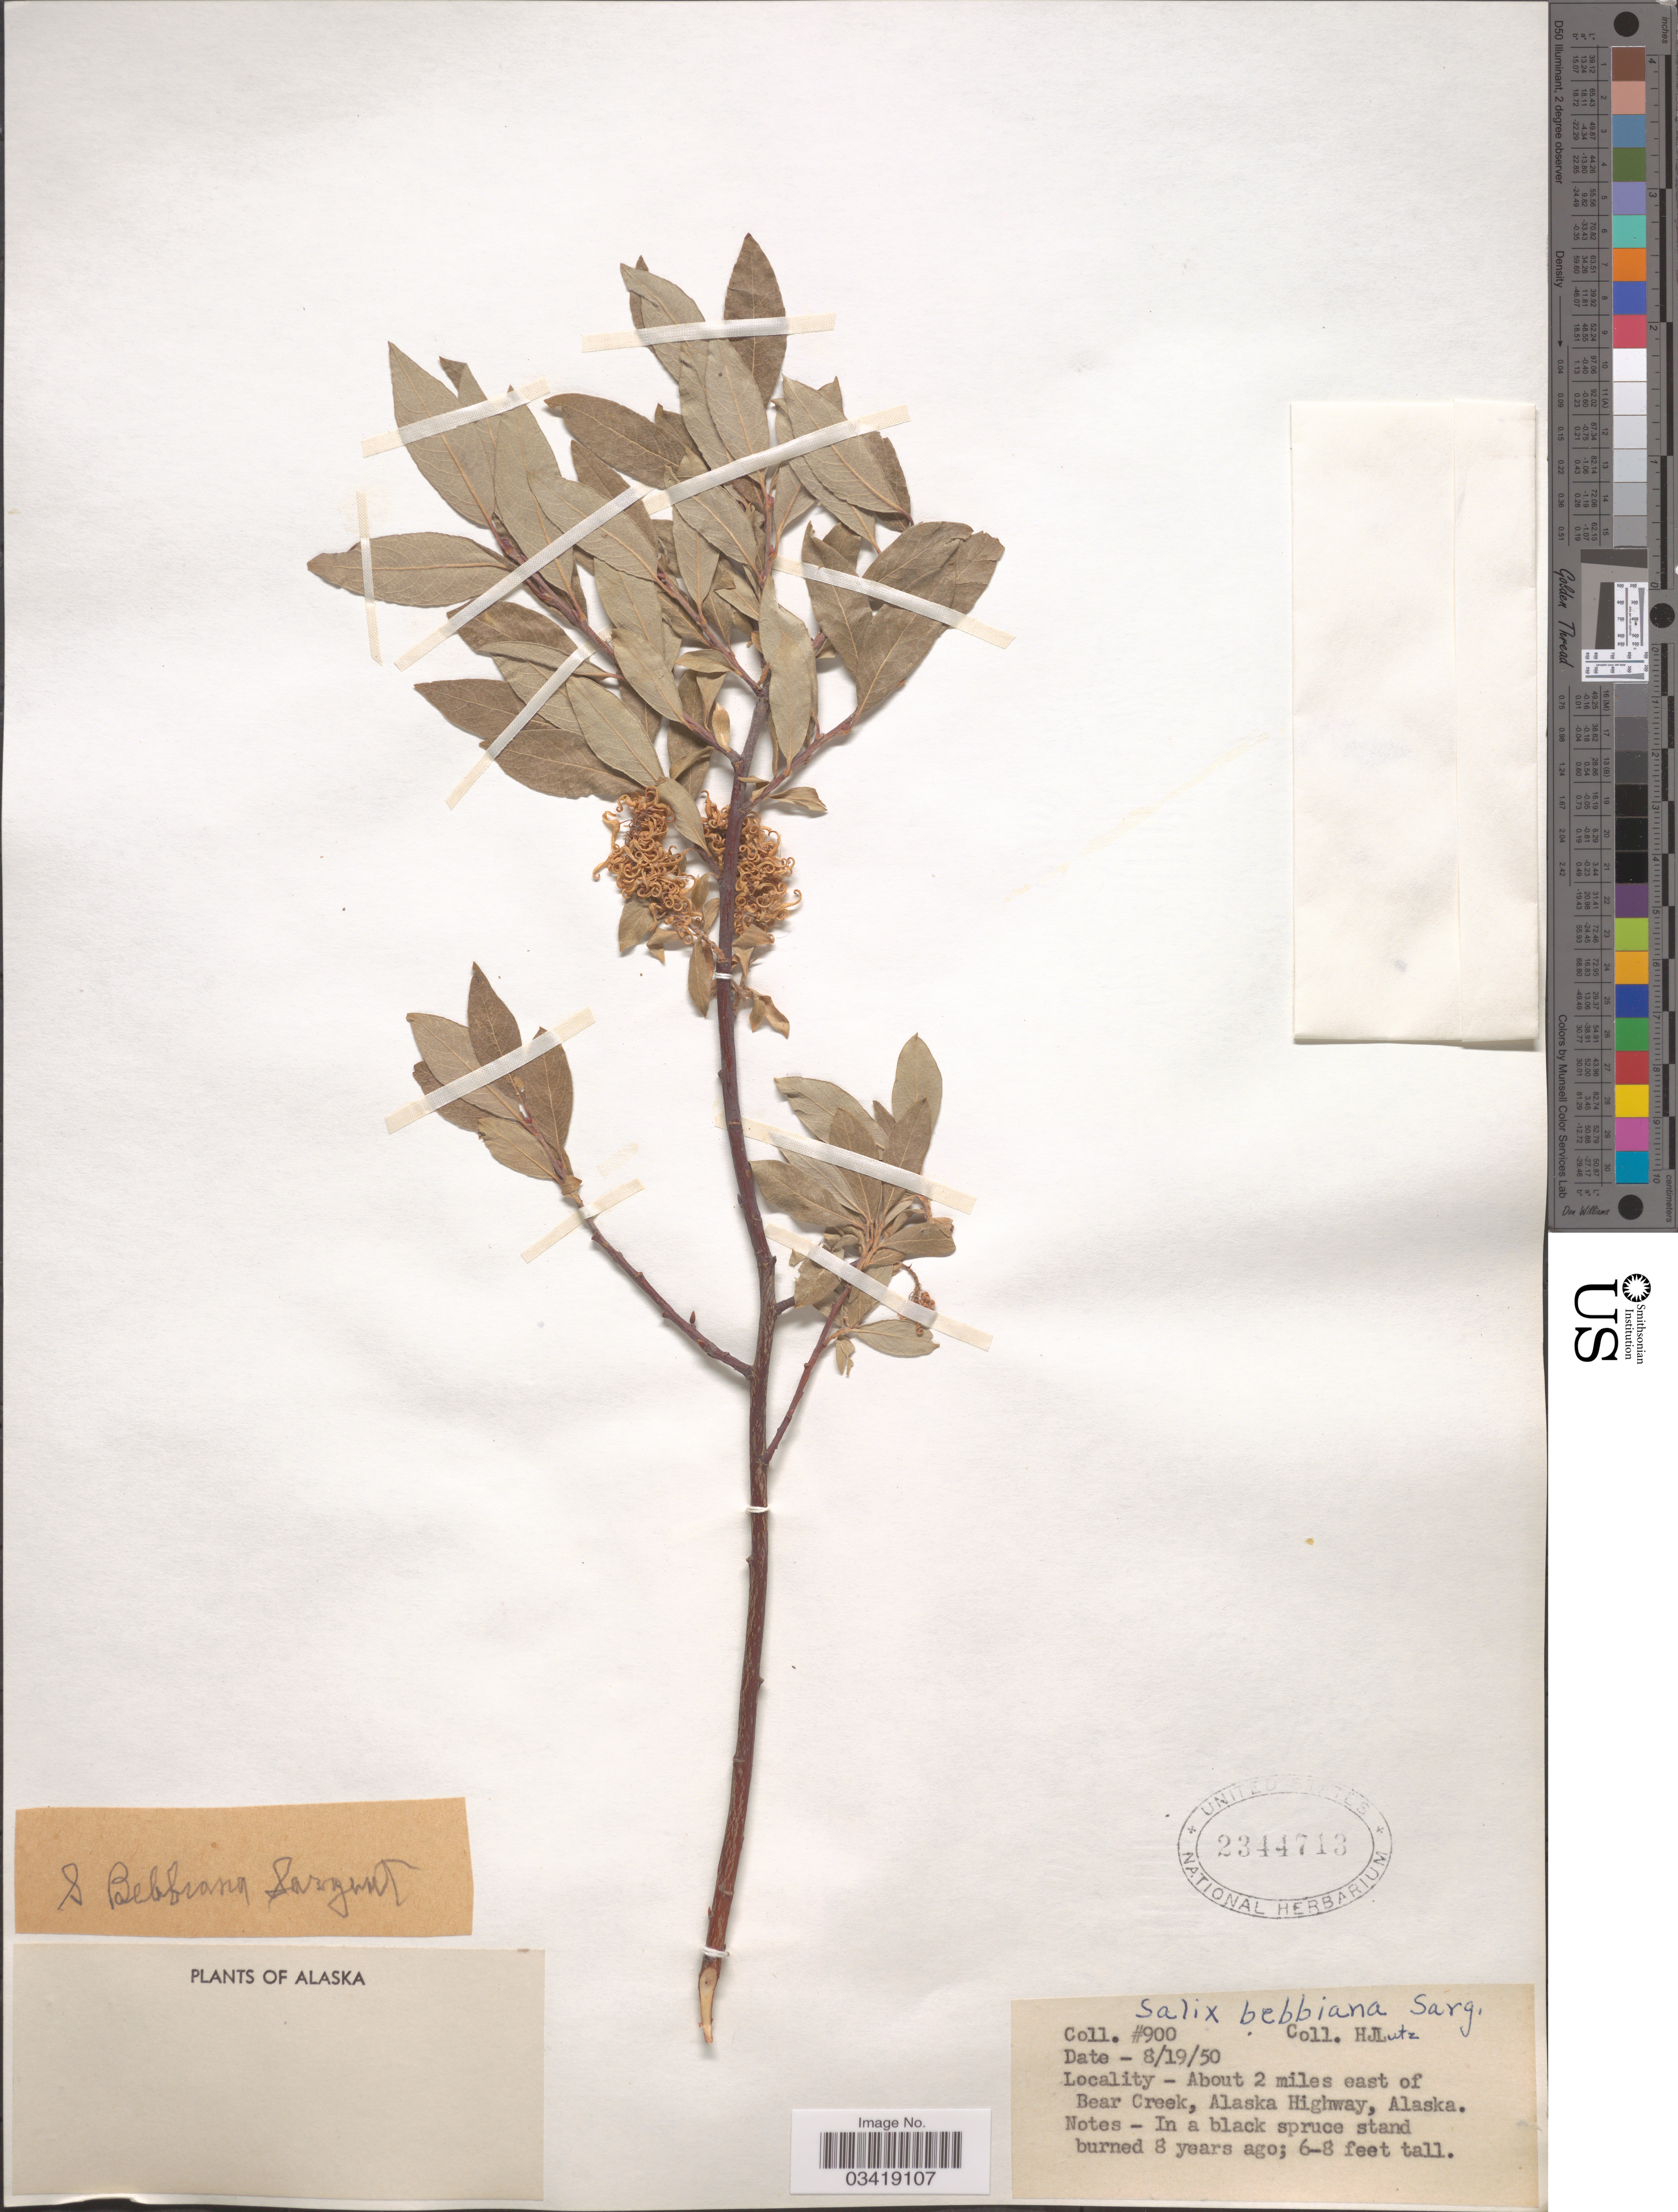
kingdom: Plantae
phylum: Tracheophyta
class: Magnoliopsida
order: Malpighiales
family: Salicaceae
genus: Salix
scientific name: Salix bebbiana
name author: Sarg.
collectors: H. J. Lutz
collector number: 900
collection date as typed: Transcribed d/m/y: 19/8/50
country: United States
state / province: Alaska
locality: About 2 miles east of Bear Creek, Alaska Highway.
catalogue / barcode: US 2344713